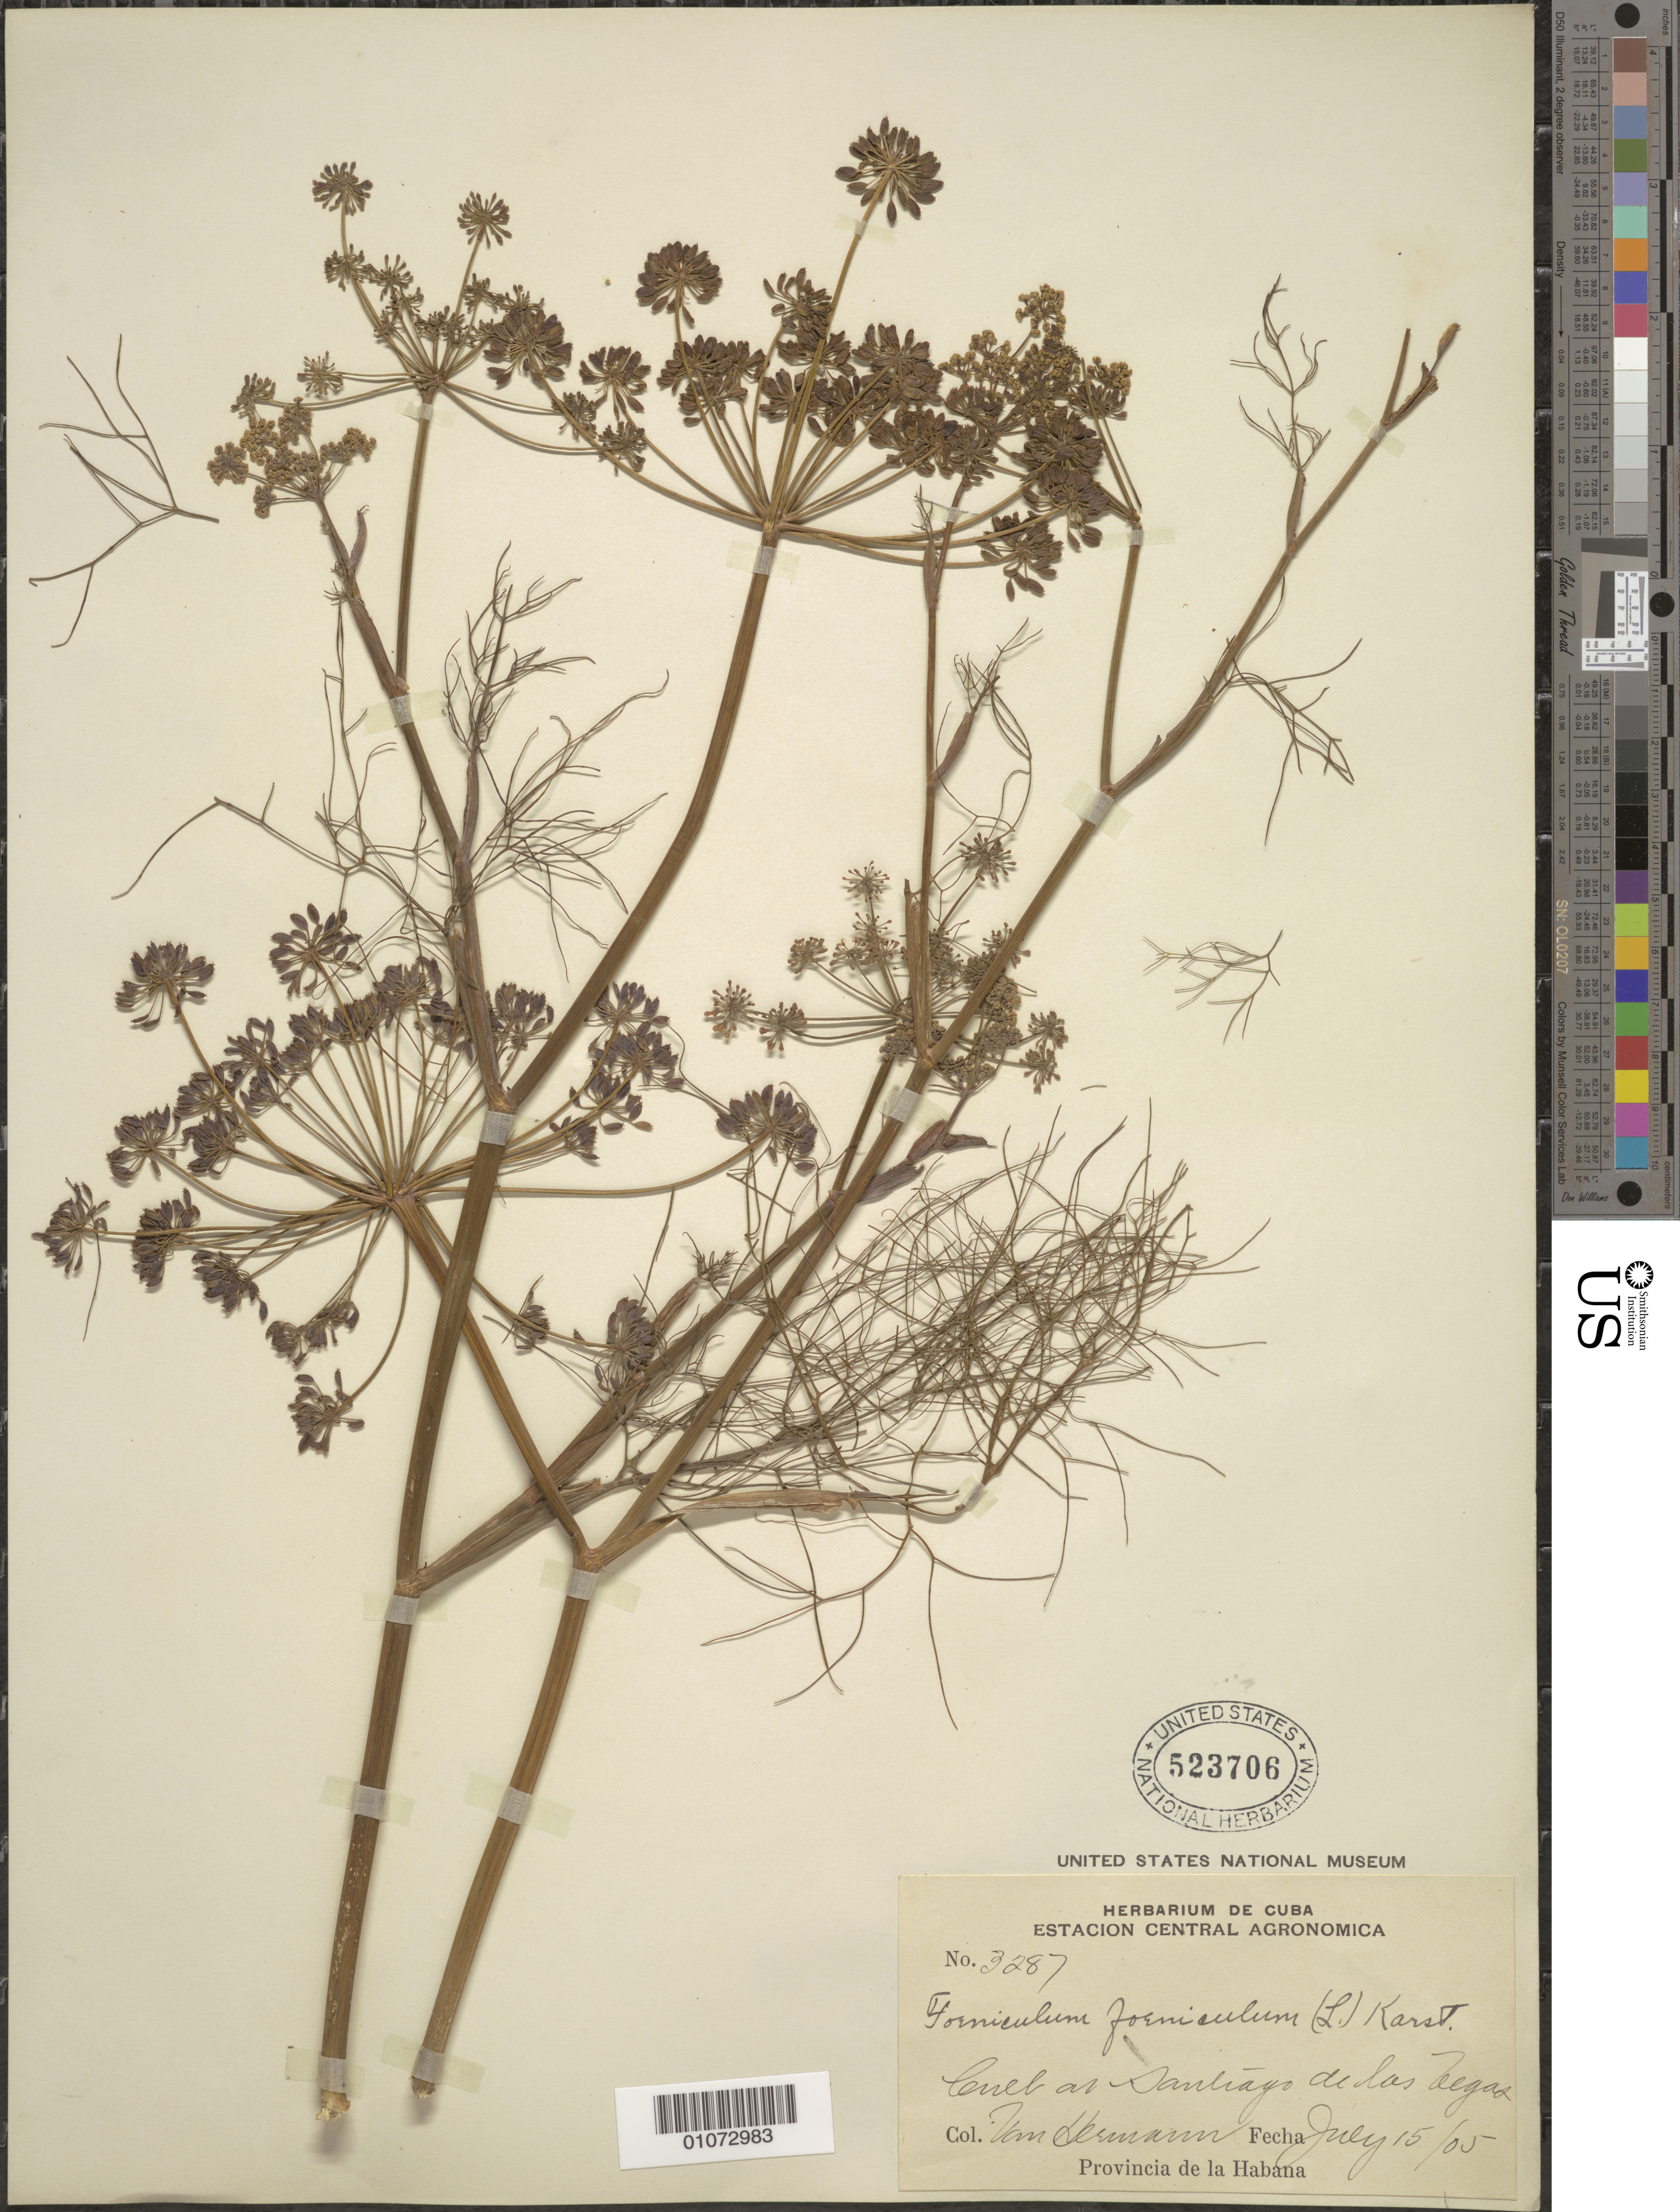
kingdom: Plantae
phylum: Tracheophyta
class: Magnoliopsida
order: Apiales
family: Apiaceae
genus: Foeniculum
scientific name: Foeniculum vulgare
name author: Mill.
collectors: H. A. Van Hermann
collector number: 3287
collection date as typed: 15 Jul 1905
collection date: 1905-07-15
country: Cuba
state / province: La Habana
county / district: Municipio Boyeros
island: Cuba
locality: Santiago de las Vegas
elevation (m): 97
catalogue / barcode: US 523706